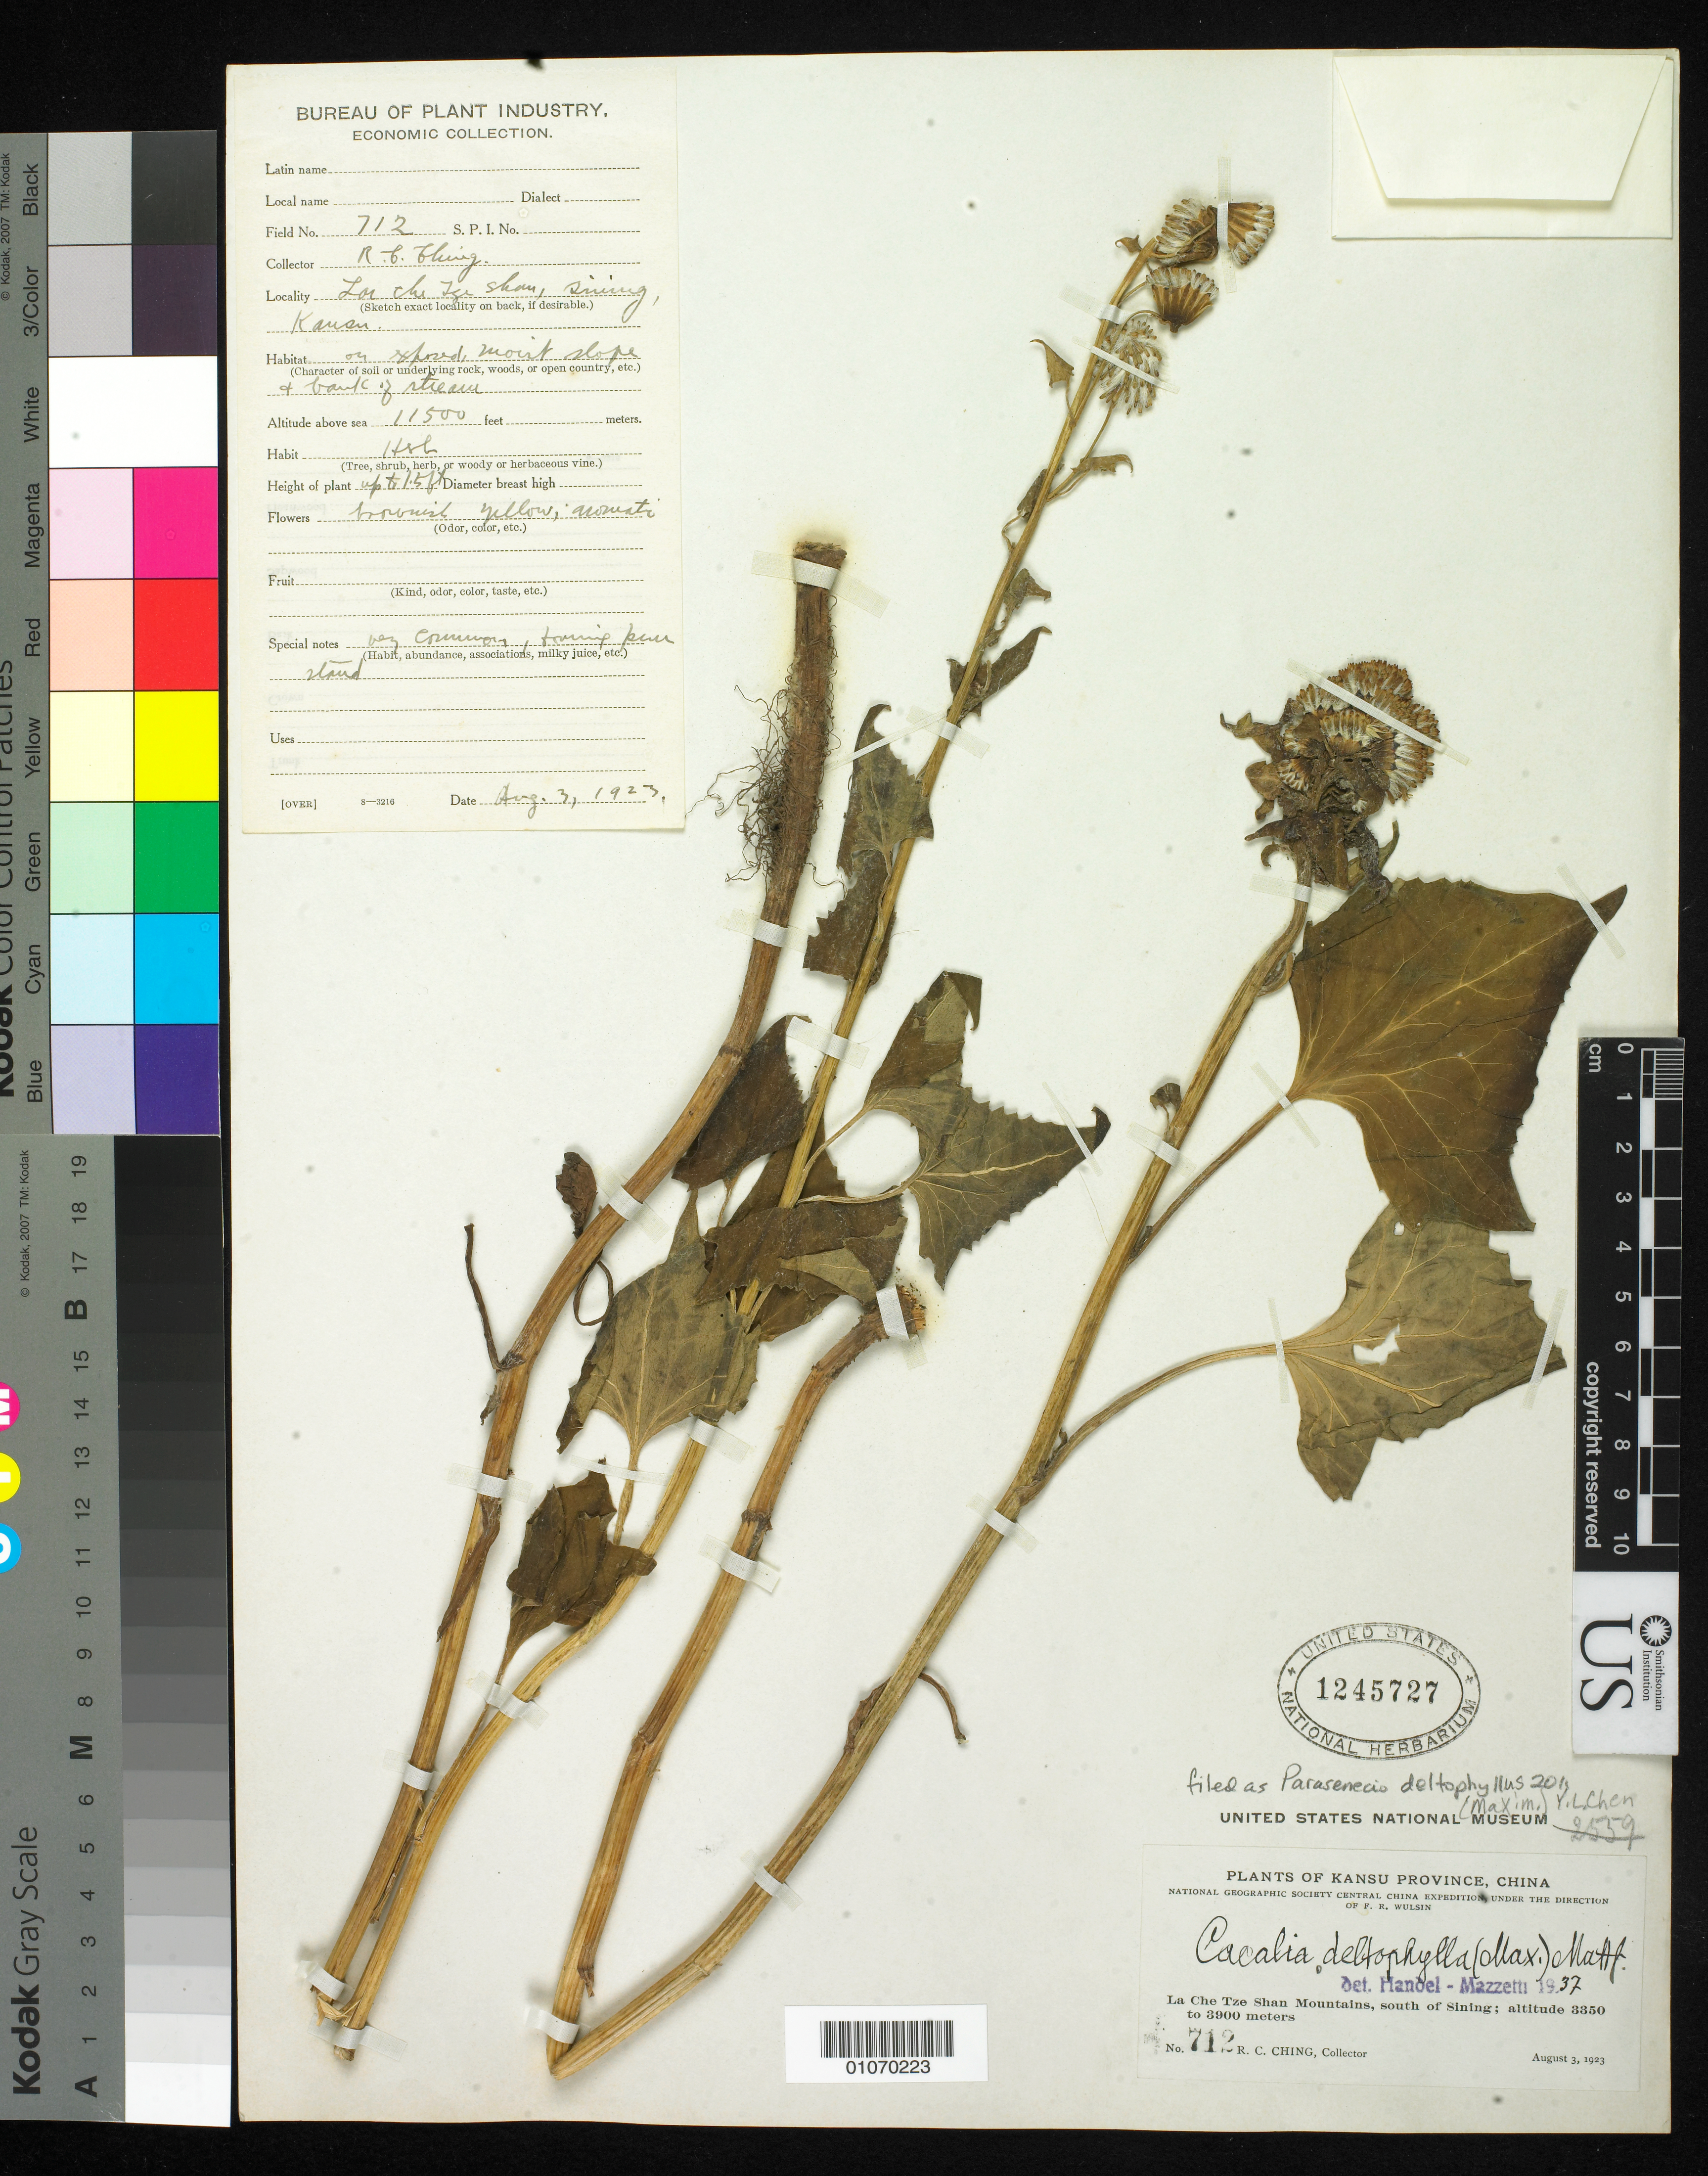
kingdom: Plantae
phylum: Tracheophyta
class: Magnoliopsida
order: Asterales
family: Asteraceae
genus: Parasenecio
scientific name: Parasenecio deltophyllus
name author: (Maxim.) Y.L. Chen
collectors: R. C. Ching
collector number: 712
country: China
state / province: Gansu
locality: La Che Tze Shan Mountains, S of Sining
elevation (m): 3505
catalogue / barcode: US 1245727